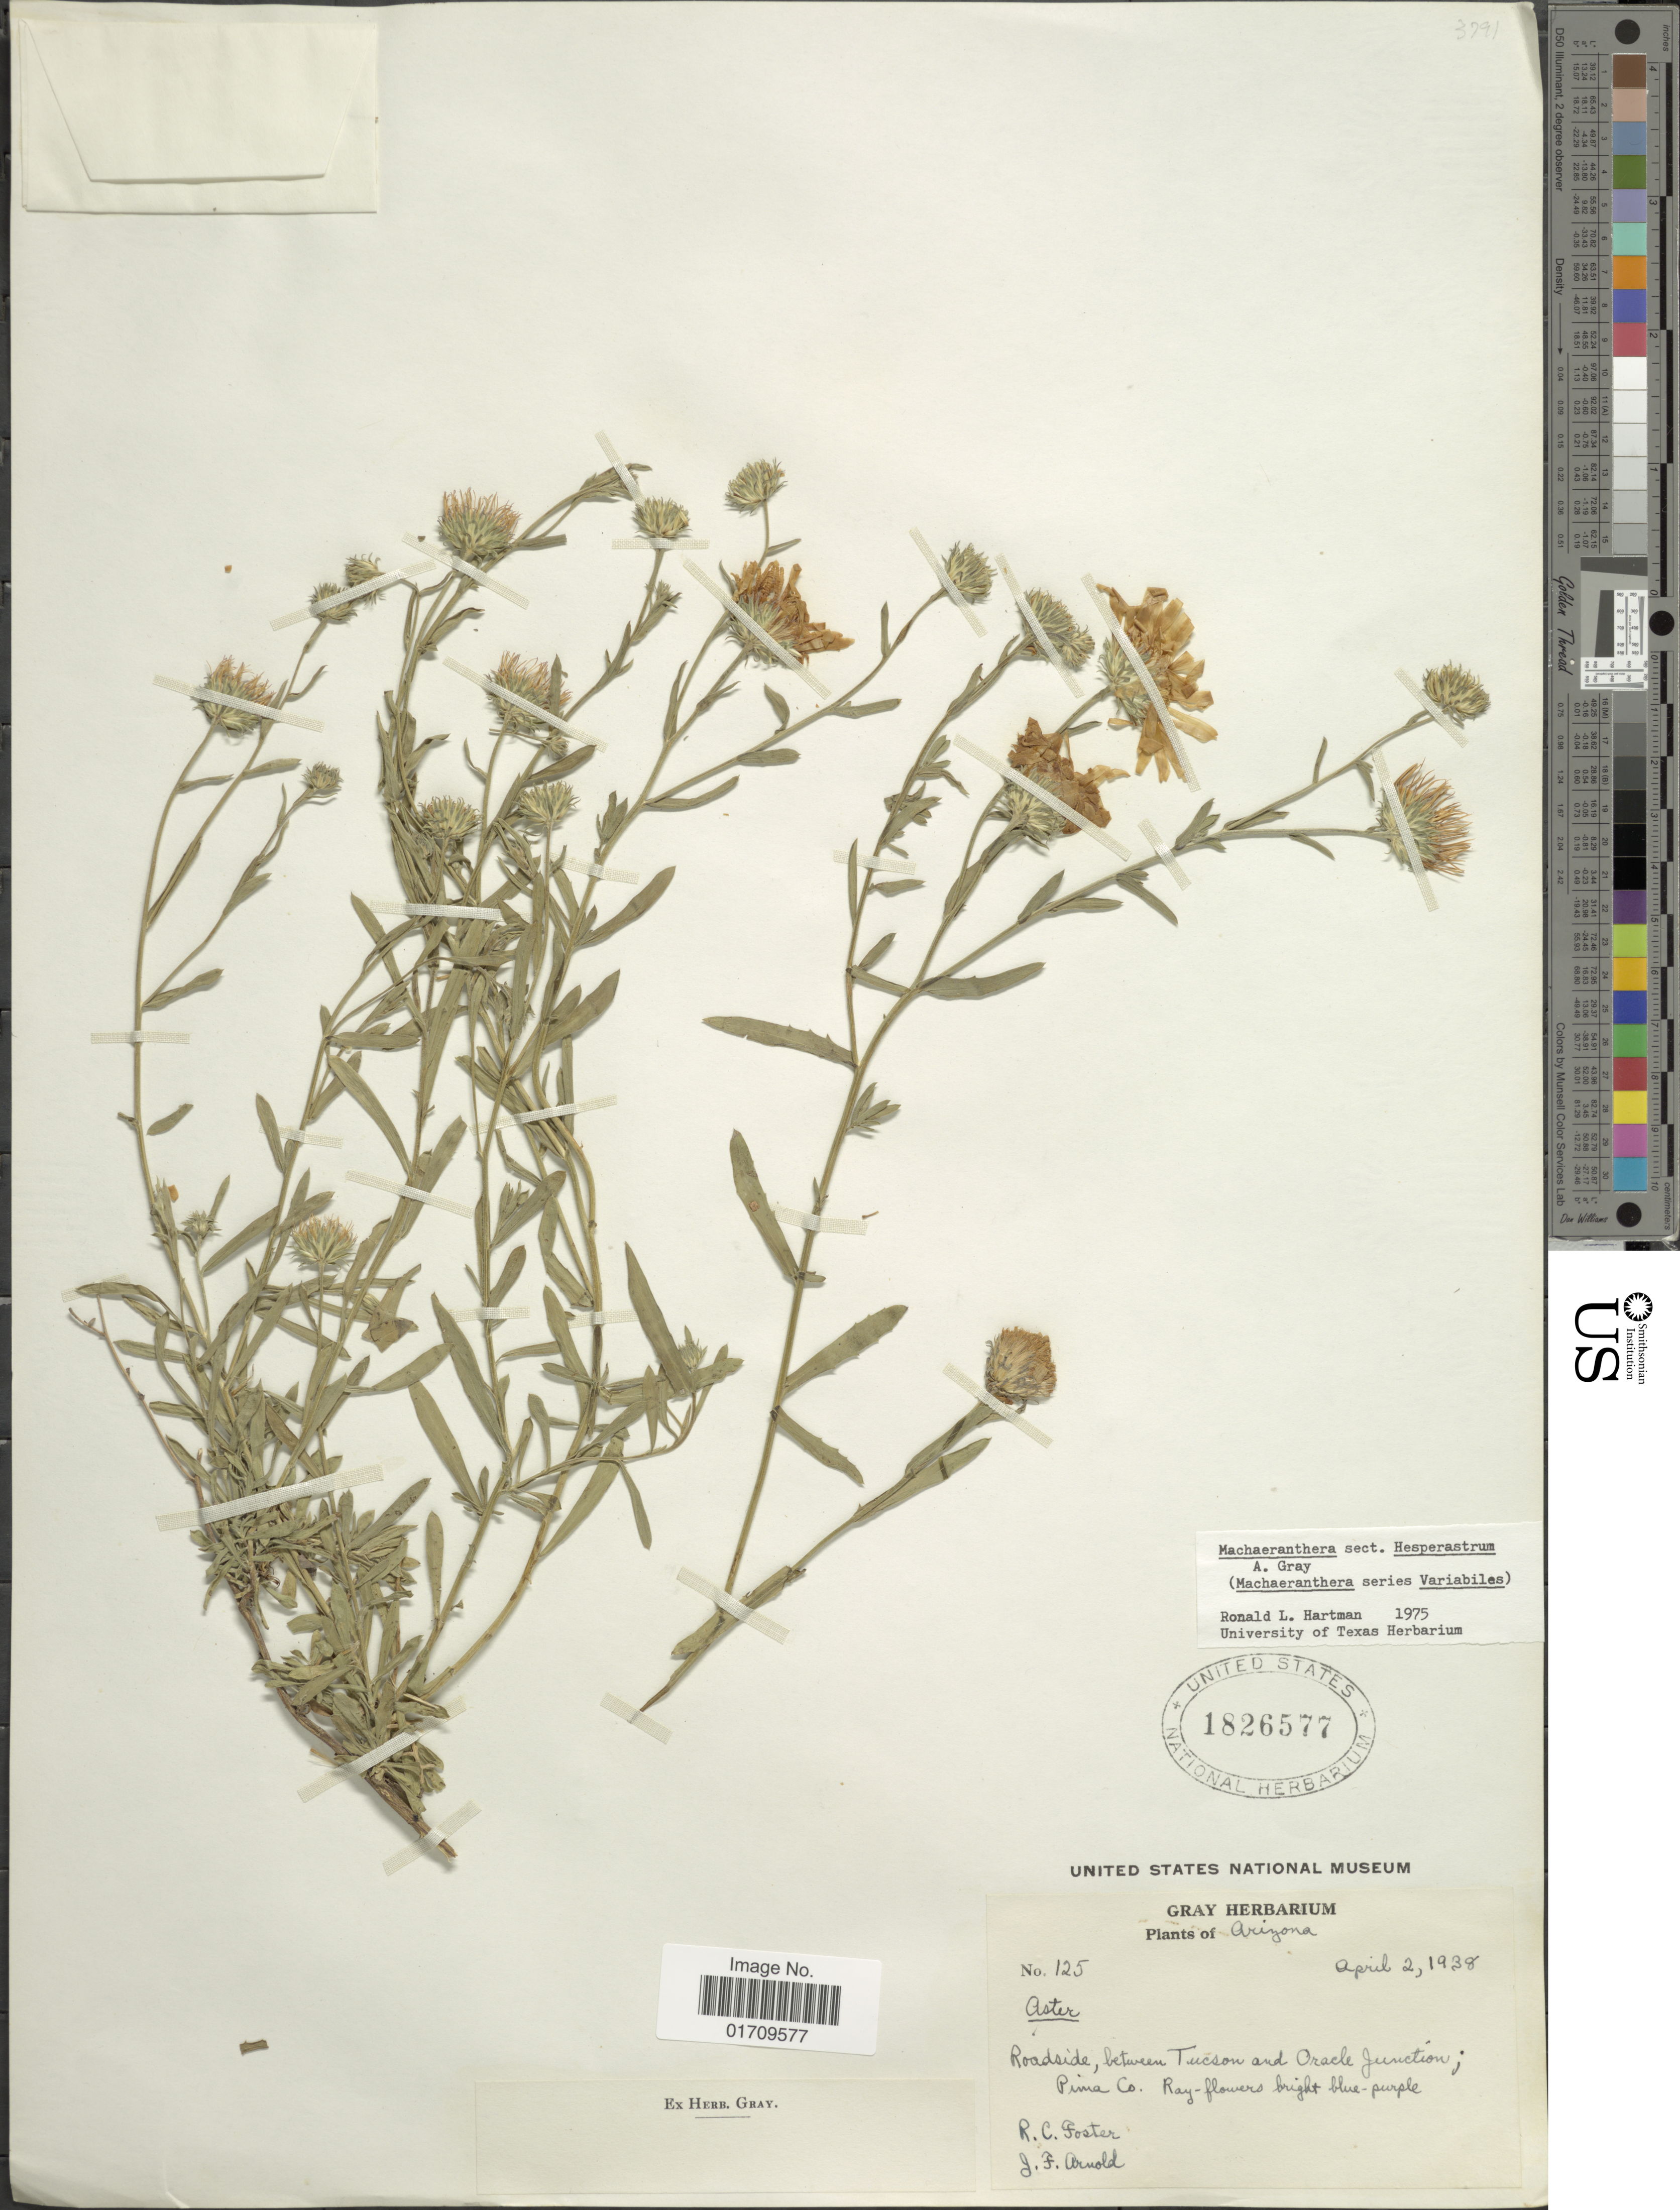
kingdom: Plantae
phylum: Tracheophyta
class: Magnoliopsida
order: Asterales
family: Asteraceae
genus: Machaeranthera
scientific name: Machaeranthera sp.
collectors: R. C. Foster & J. F. Arnold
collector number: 125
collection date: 1938-04-02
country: United States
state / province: Arizona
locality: Between Tucson and Oracle Junction, Pima Co.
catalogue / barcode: US 1826577